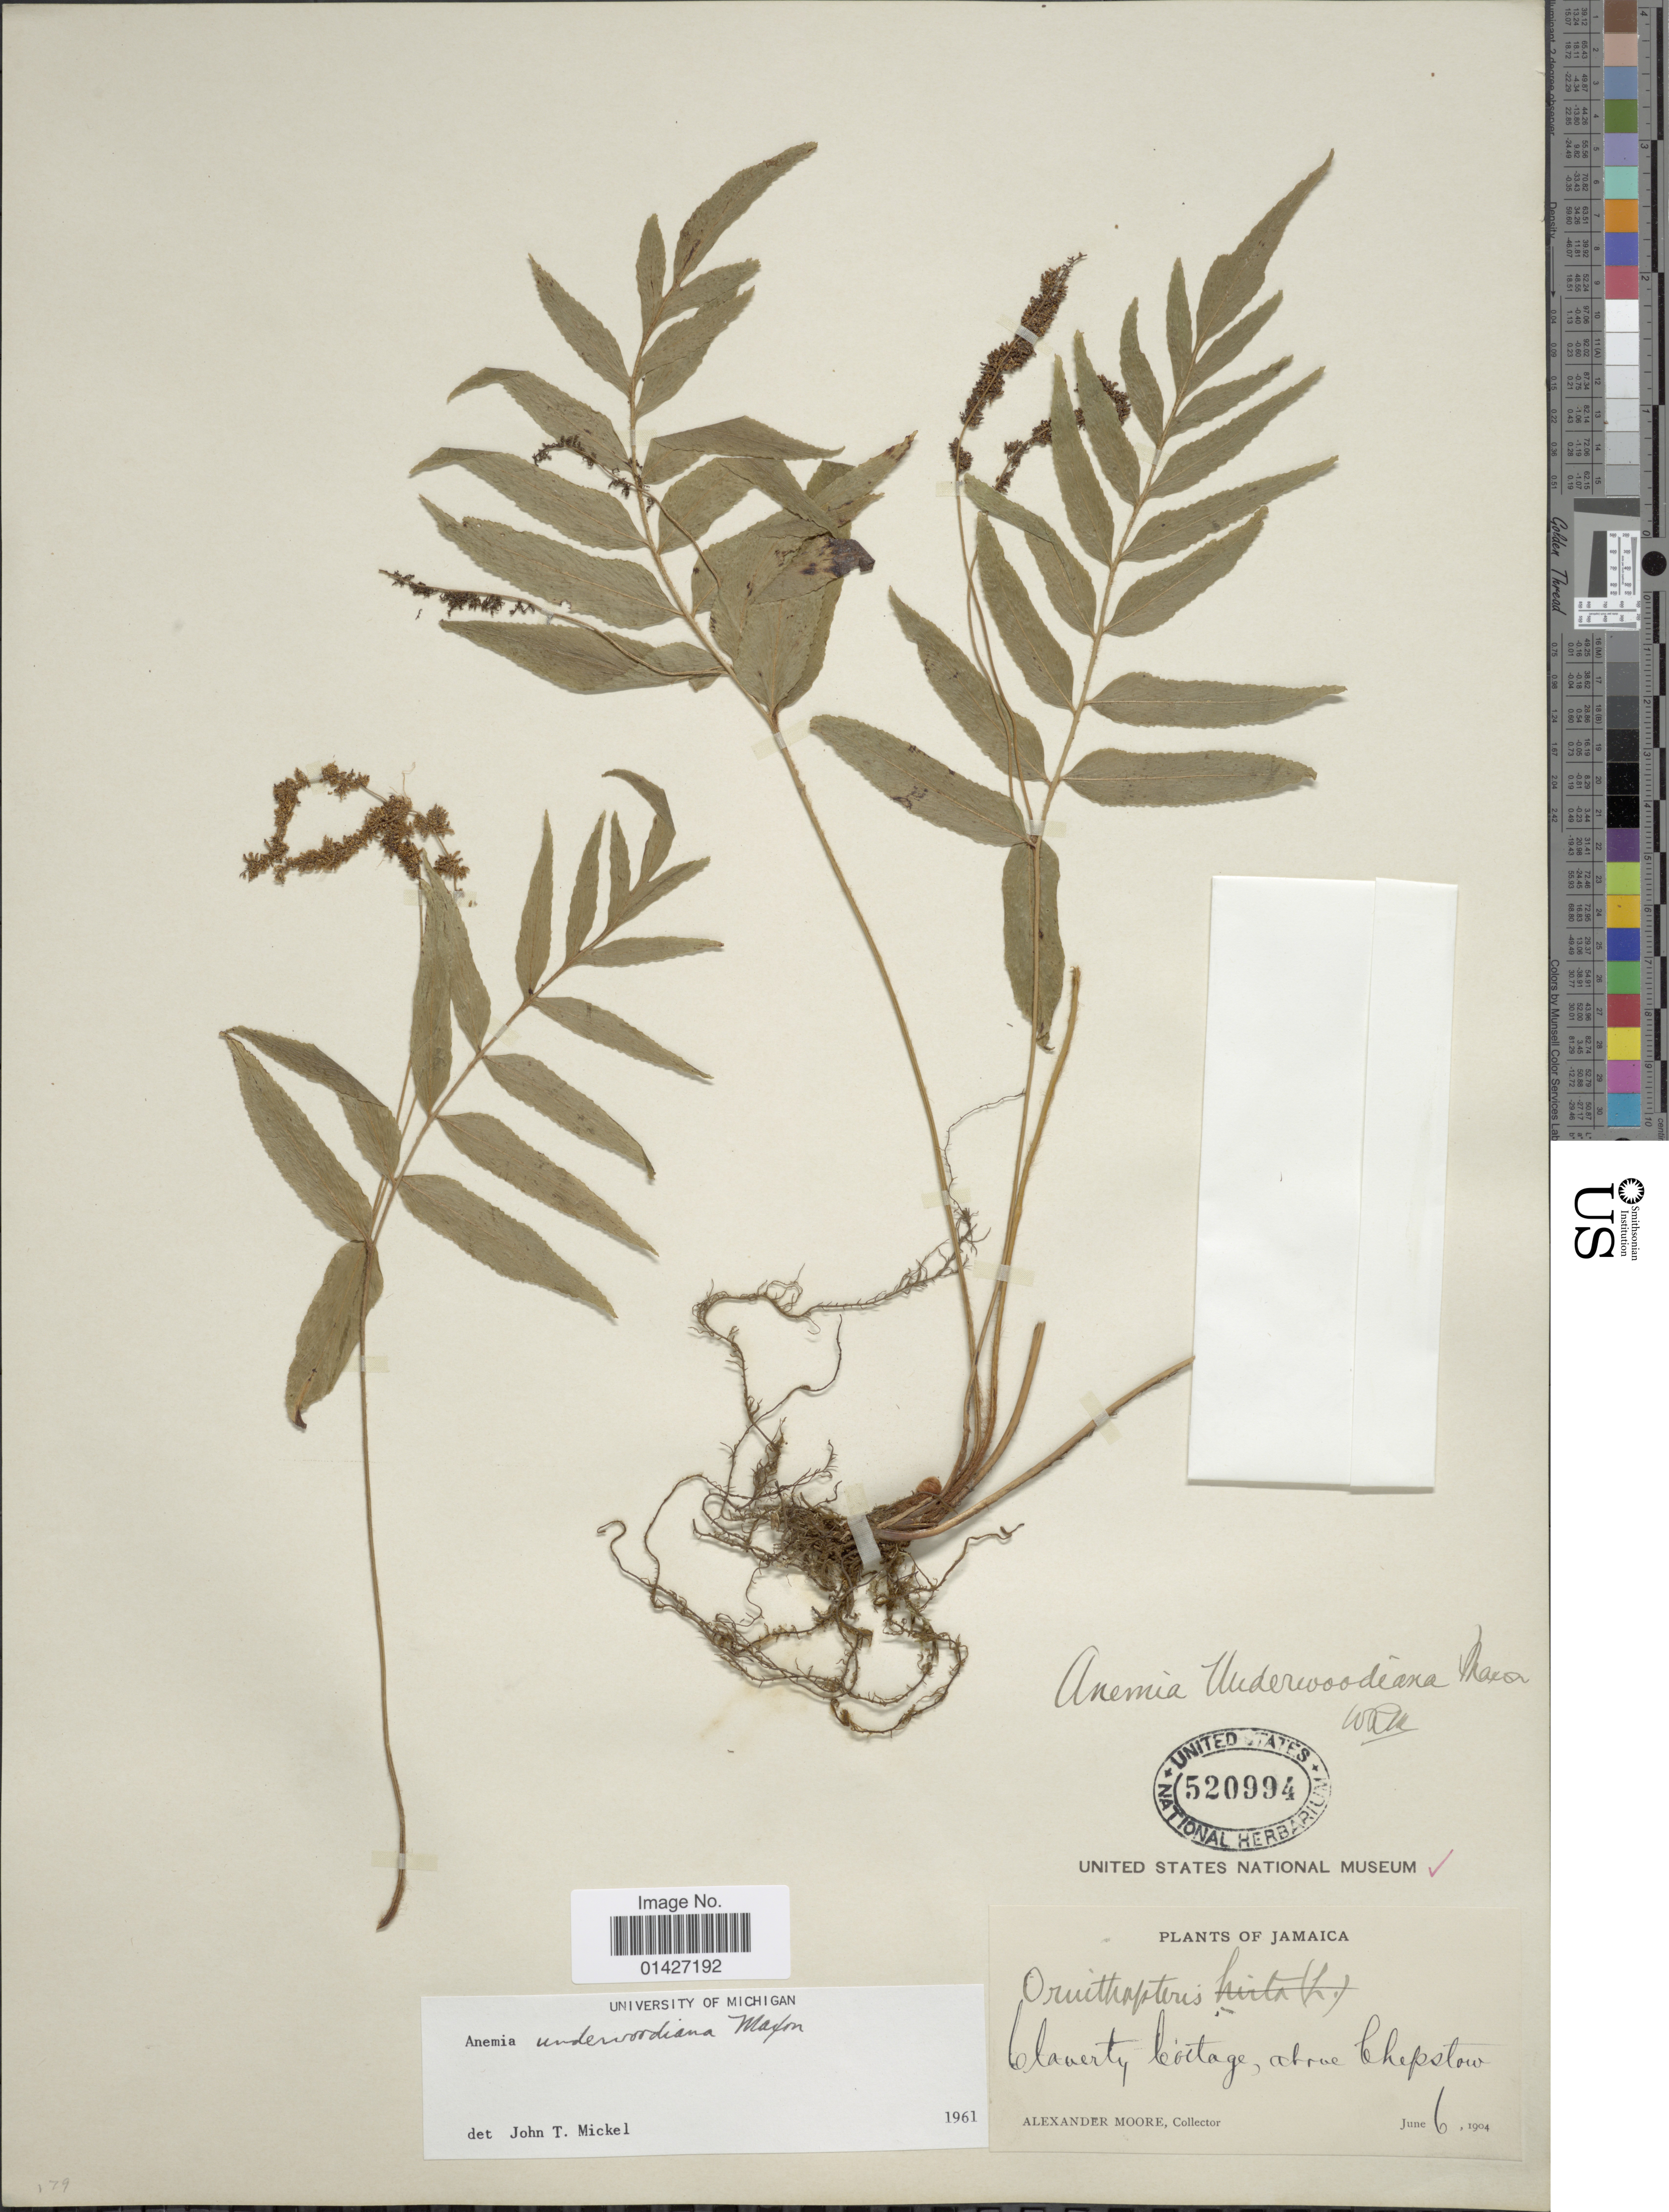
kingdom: Plantae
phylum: Tracheophyta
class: Polypodiopsida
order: Schizaeales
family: Anemiaceae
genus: Anemia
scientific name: Anemia underwoodiana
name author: Maxon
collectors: A. Moore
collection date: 1904-06-06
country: Jamaica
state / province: Portland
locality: Claverty Cottage, above Chepstow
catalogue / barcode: US 520994